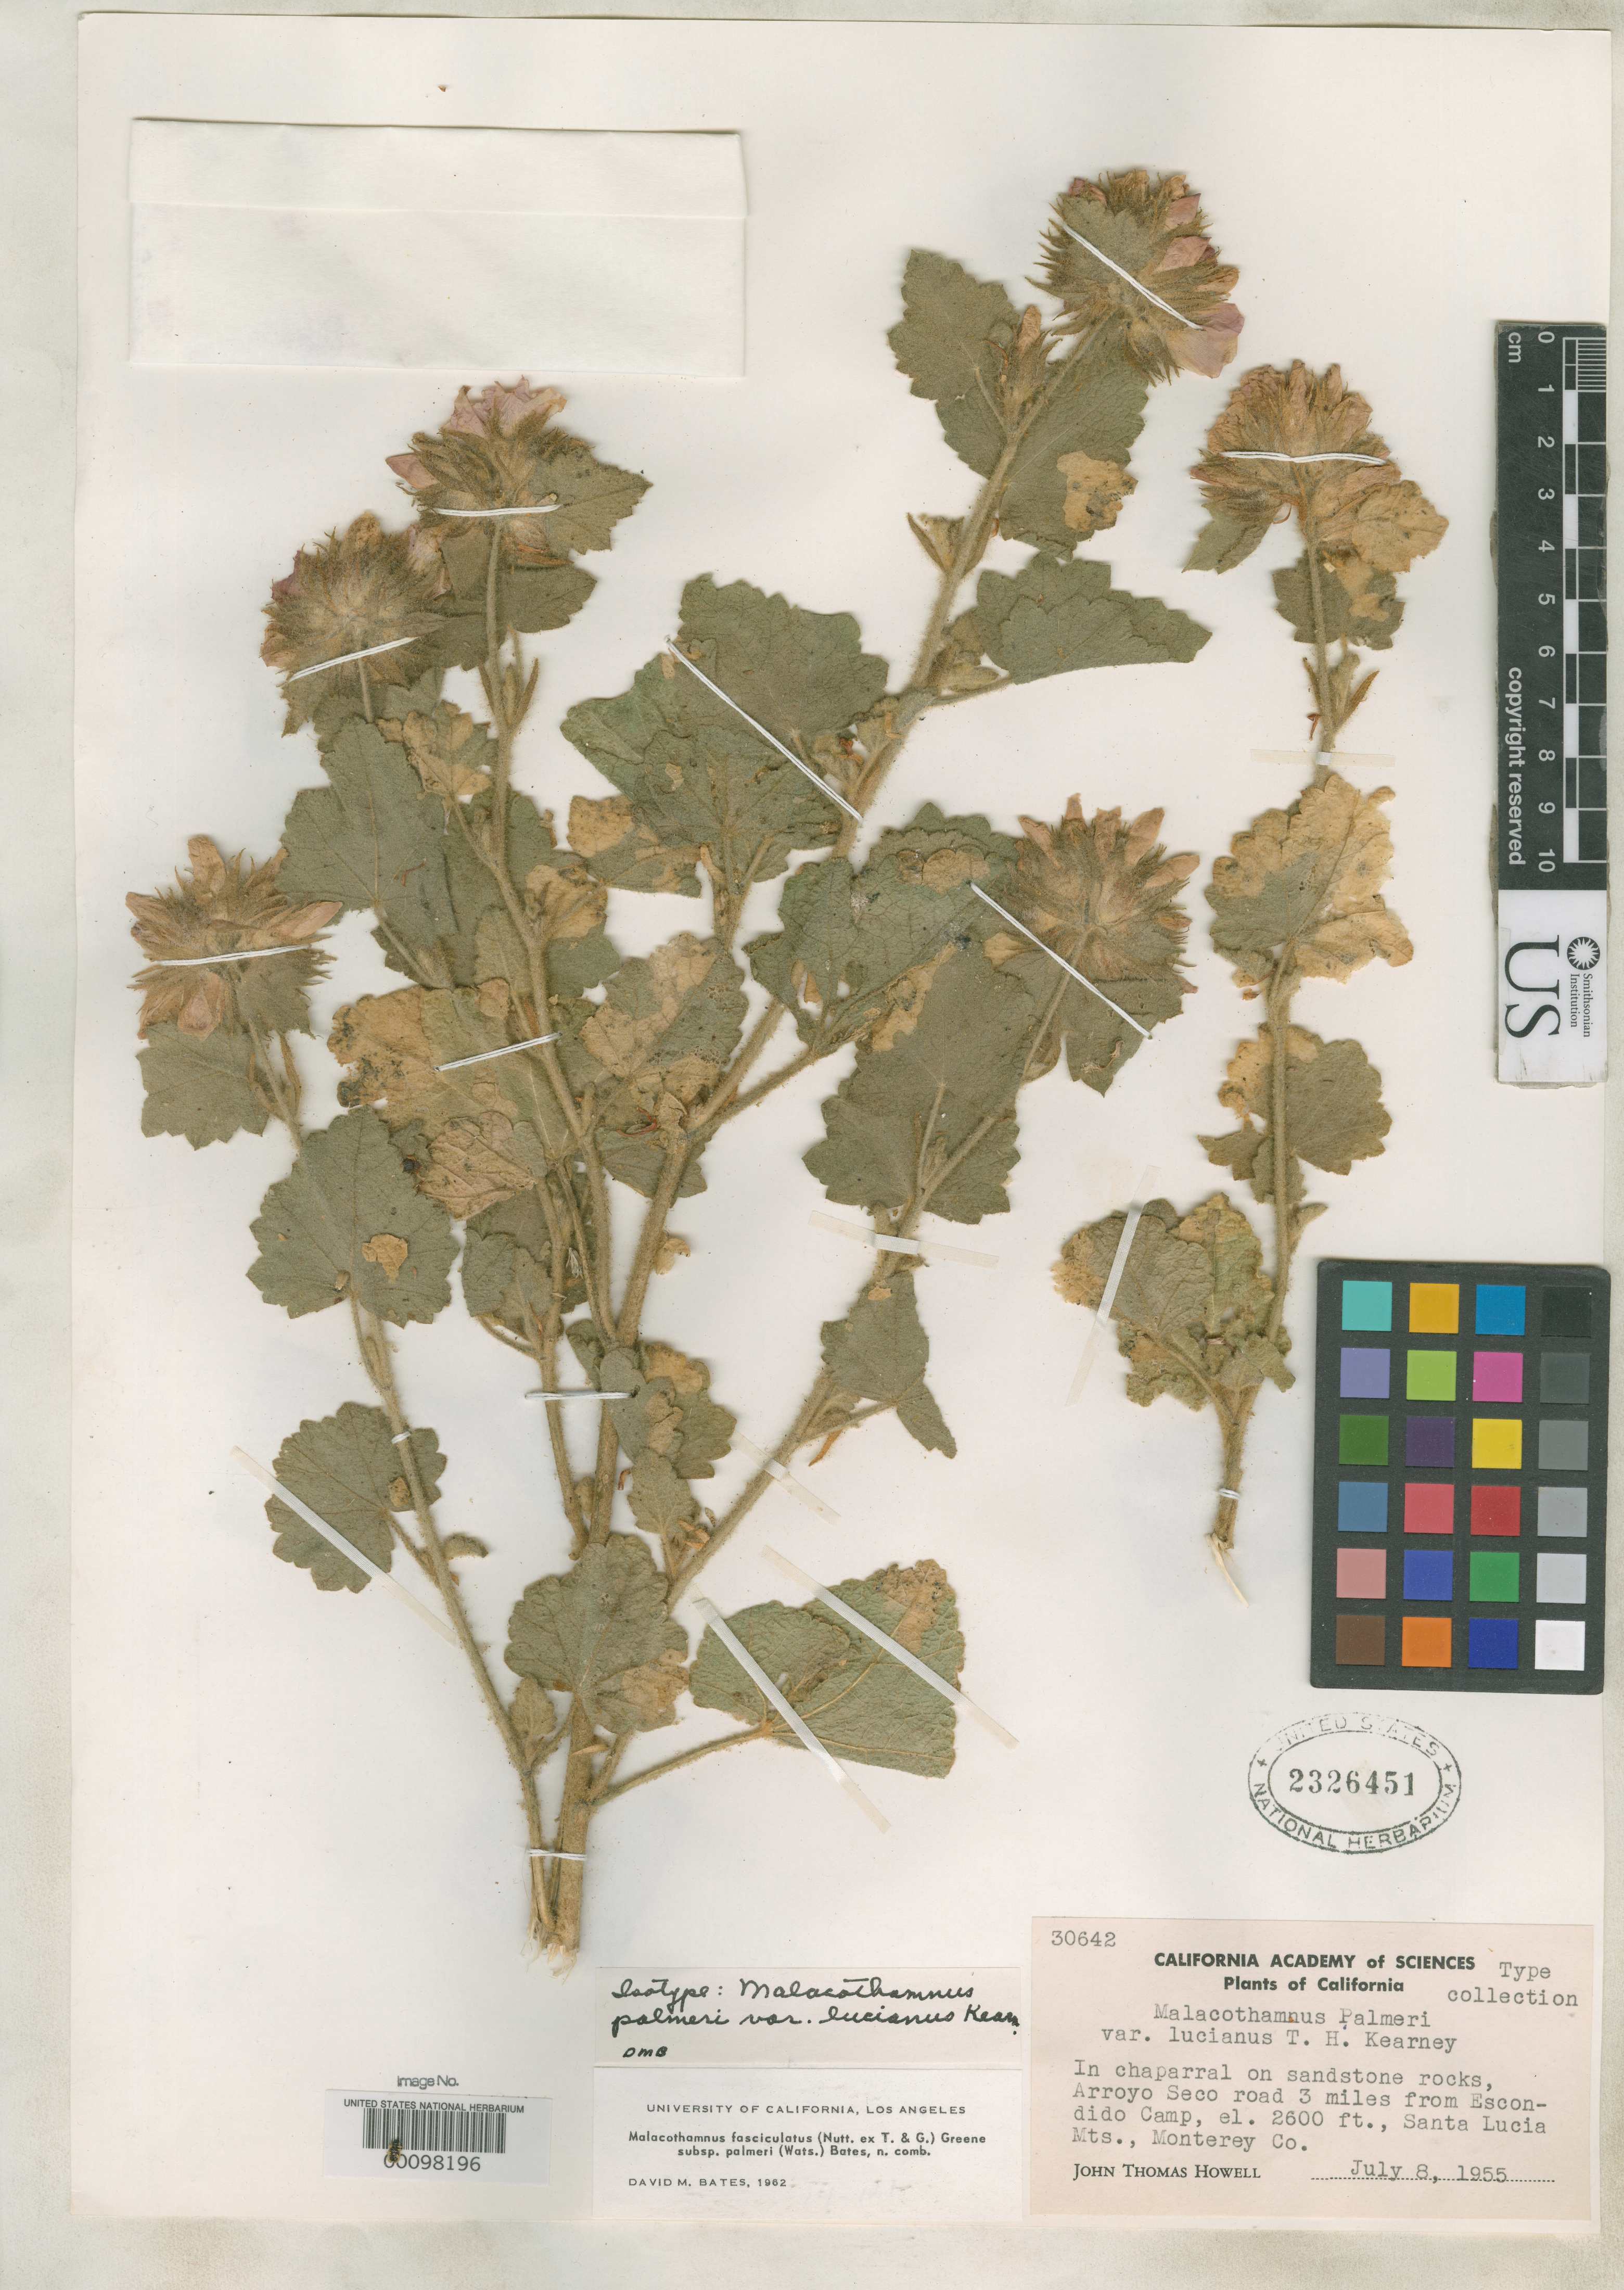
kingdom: Plantae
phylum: Tracheophyta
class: Magnoliopsida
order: Malvales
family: Malvaceae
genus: Malacothamnus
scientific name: Malacothamnus palmeri var. lucianus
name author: Kearney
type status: Isotype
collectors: J. T. Howell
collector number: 30642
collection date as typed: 08 Jul 1955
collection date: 1955-07-08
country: United States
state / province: California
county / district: Monterey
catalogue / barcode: US 2326451